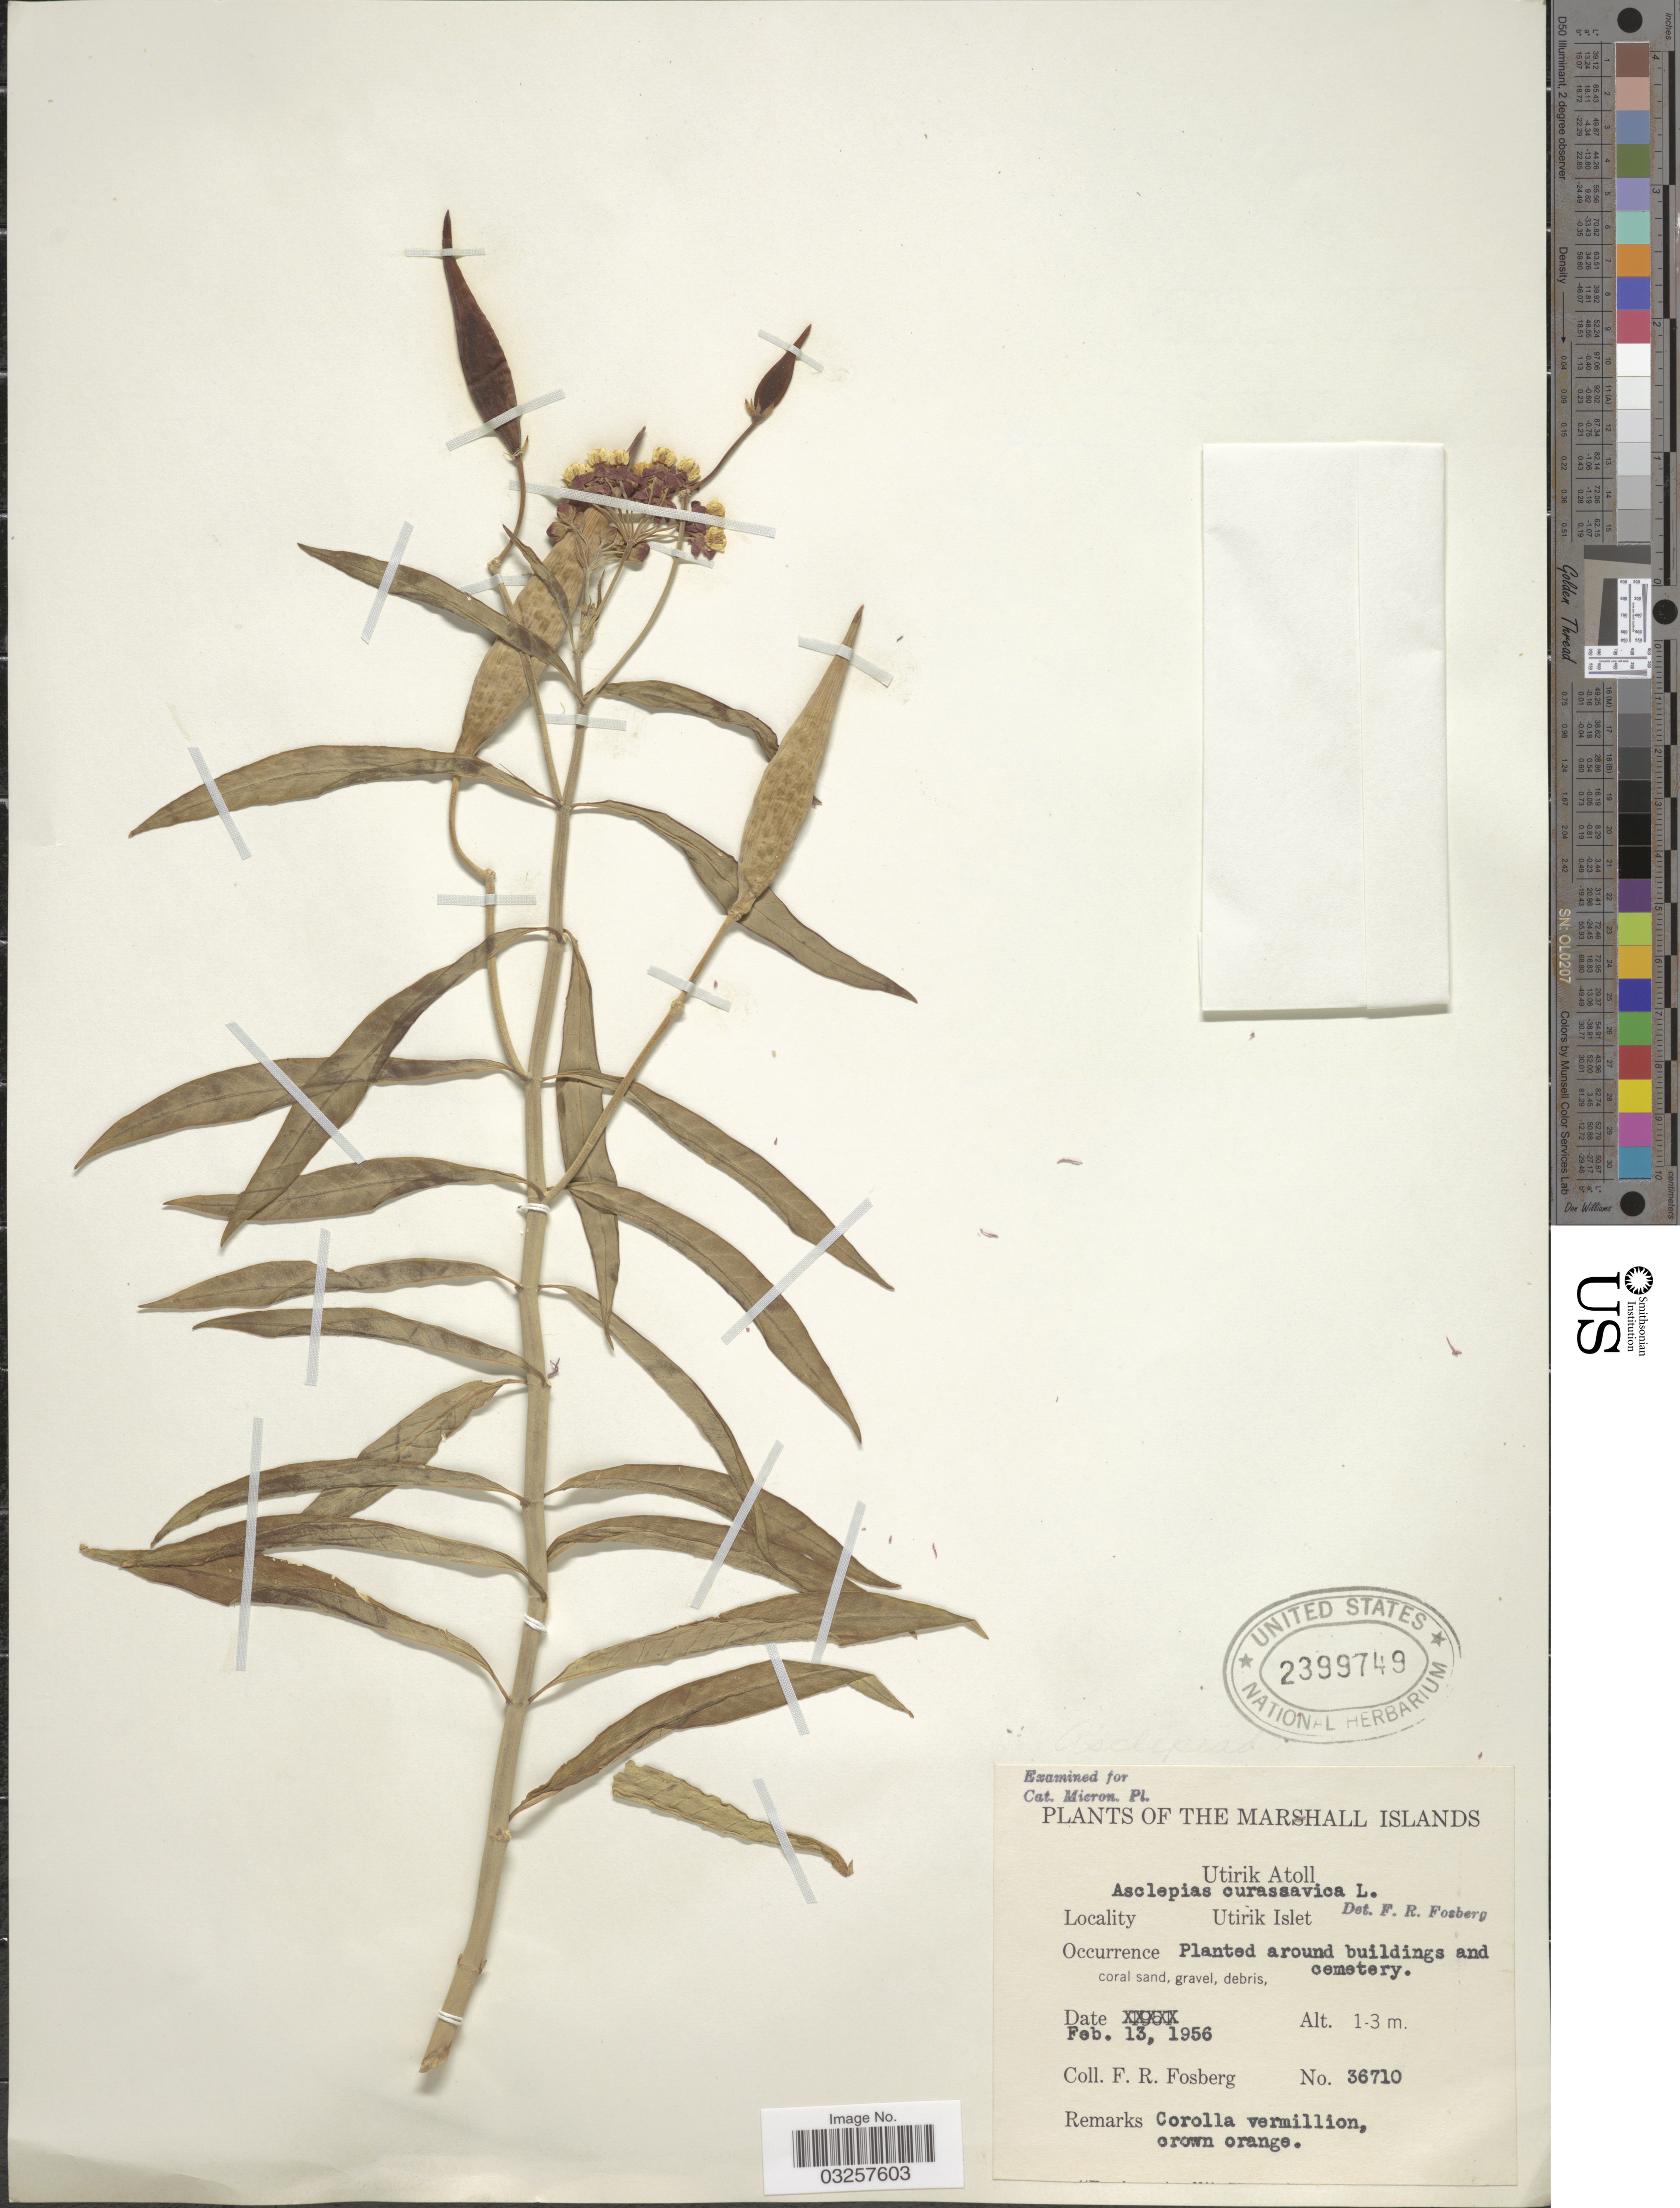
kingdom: Plantae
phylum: Tracheophyta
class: Magnoliopsida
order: Gentianales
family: Apocynaceae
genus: Asclepias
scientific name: Asclepias curassavica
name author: L.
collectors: F. R. Fosberg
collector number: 36710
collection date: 1956-02-13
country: Marshall Islands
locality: Utirik Atoll. Utirik Islet.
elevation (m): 1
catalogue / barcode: US 2399749